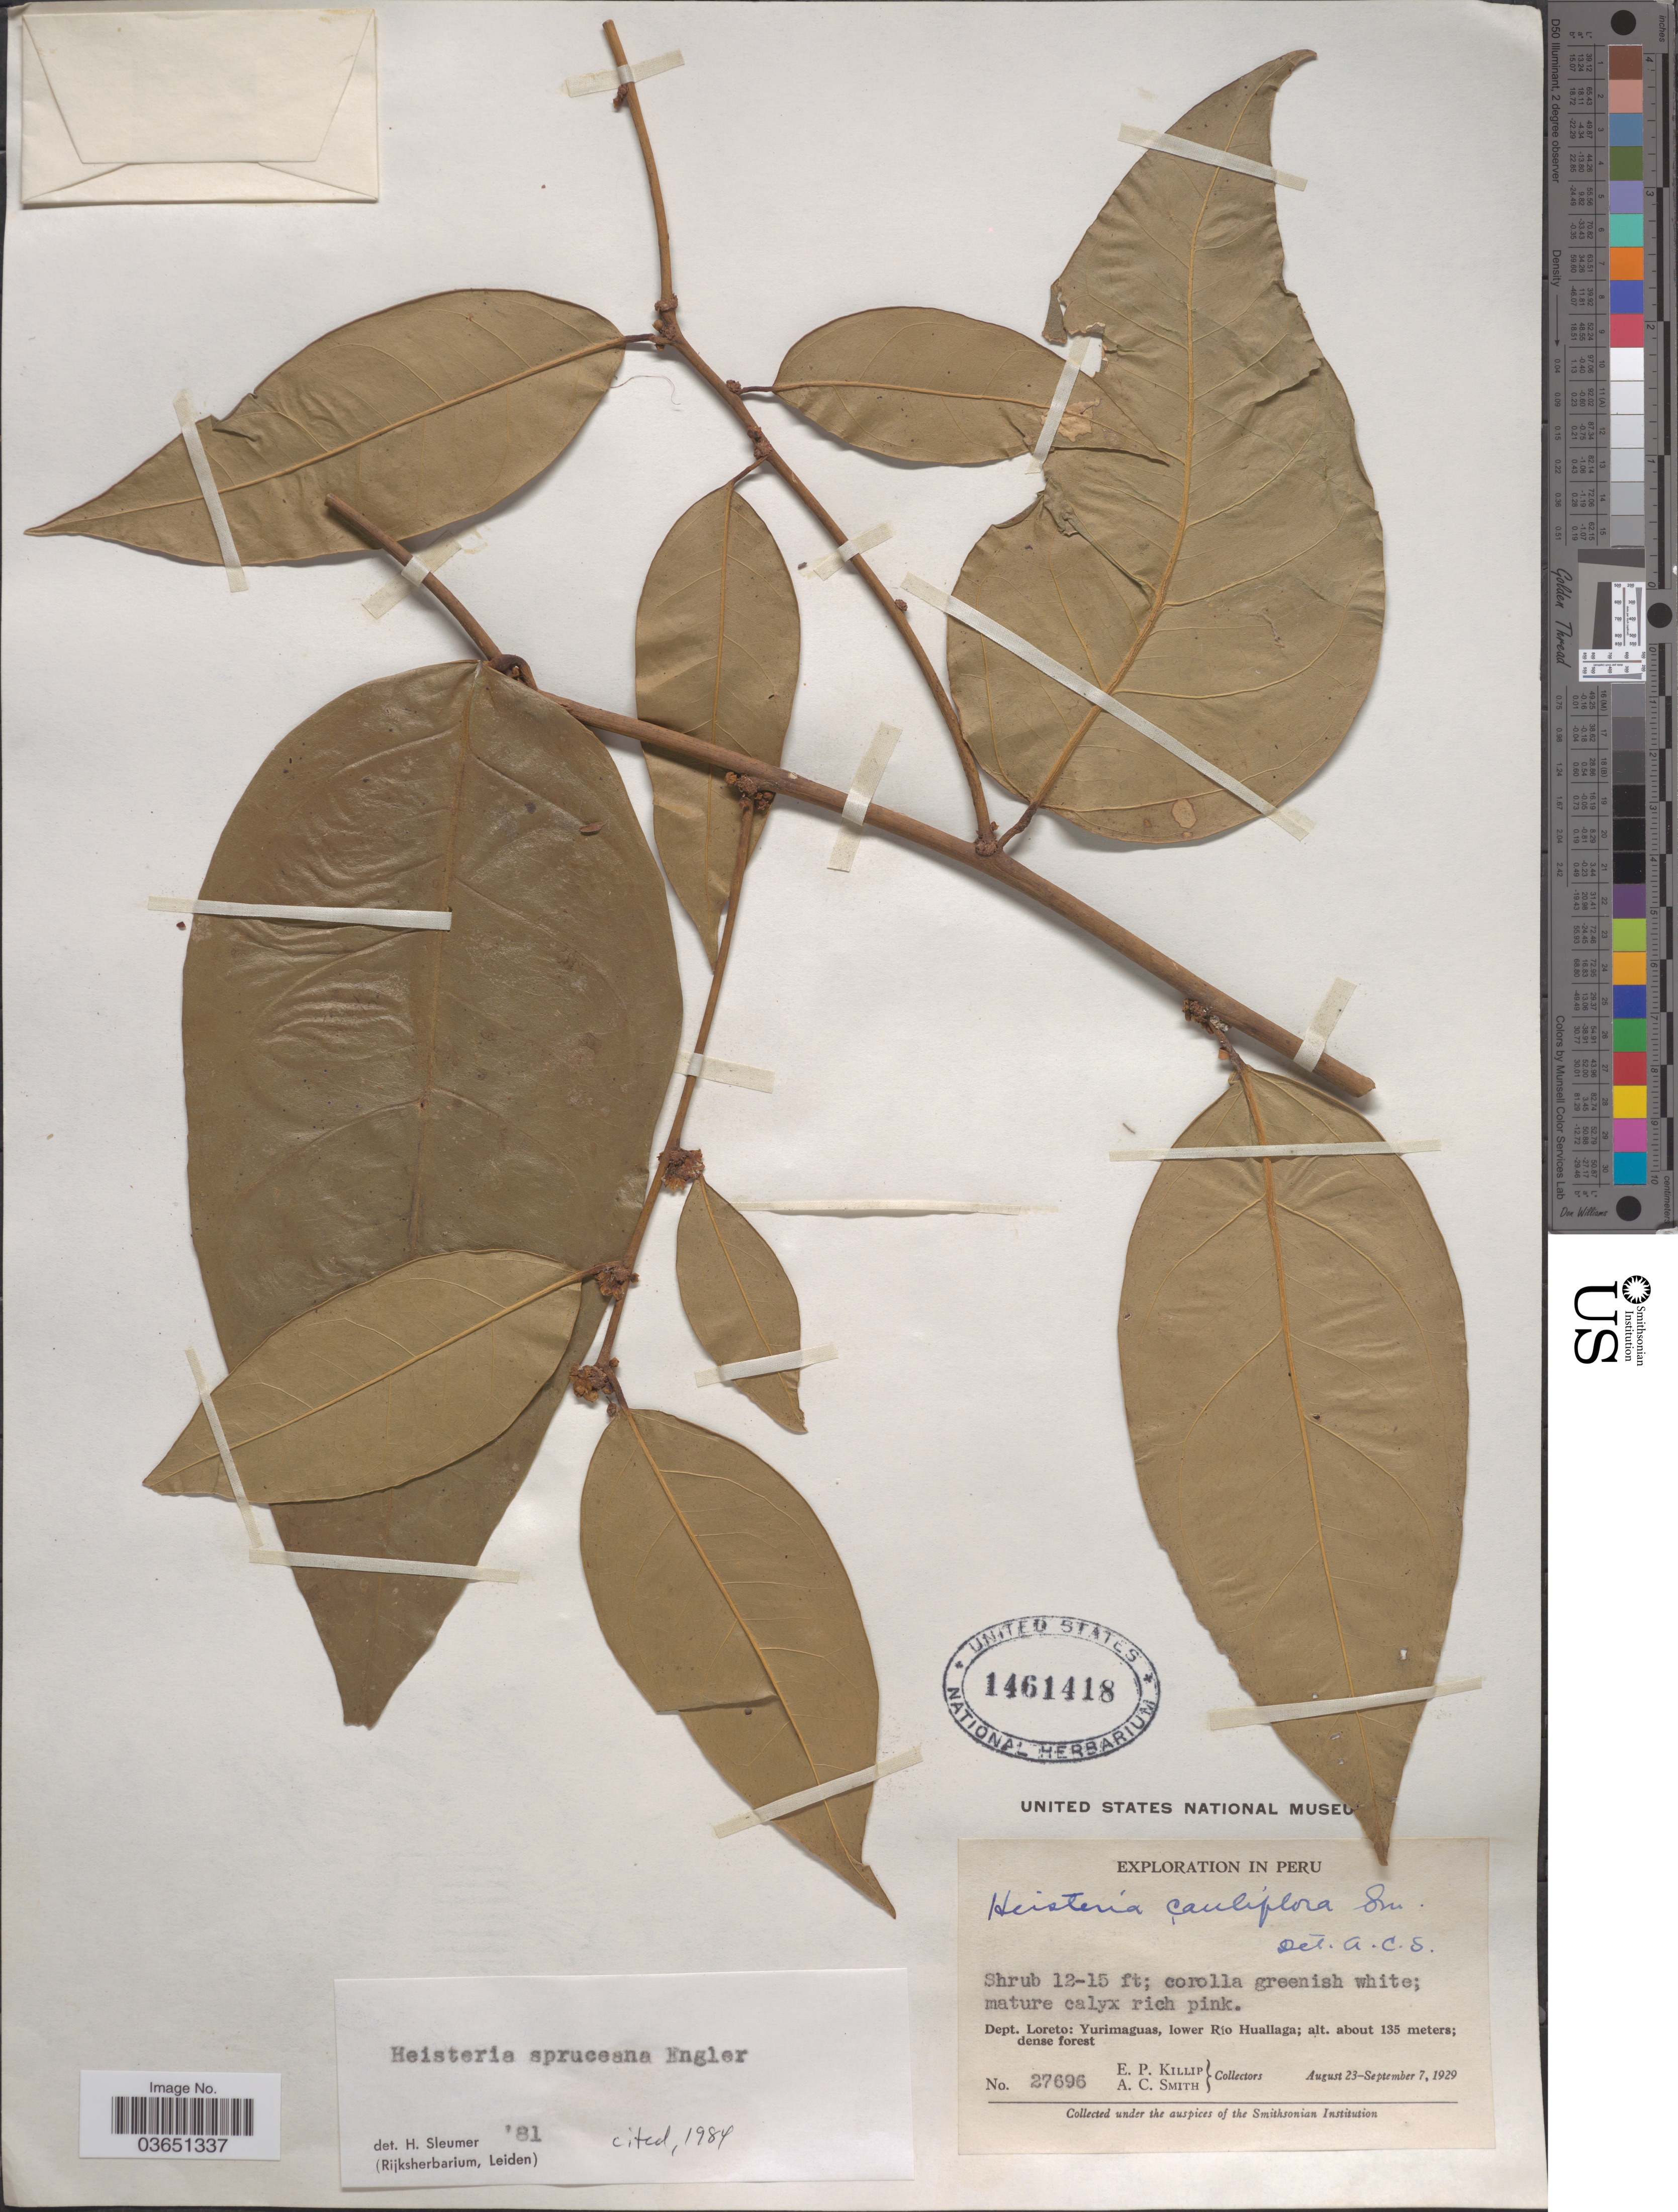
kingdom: Plantae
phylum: Tracheophyta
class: Magnoliopsida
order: Santalales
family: Erythropalaceae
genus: Heisteria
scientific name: Heisteria spruceana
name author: Engl.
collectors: E. P. Killip & A. C. Smith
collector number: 27696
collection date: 1929-08-23/1929-09-07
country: Peru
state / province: Loreto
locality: Dept. Loreto: Yurimaguas, lower Río Huallaga.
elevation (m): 135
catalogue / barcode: US 1461418